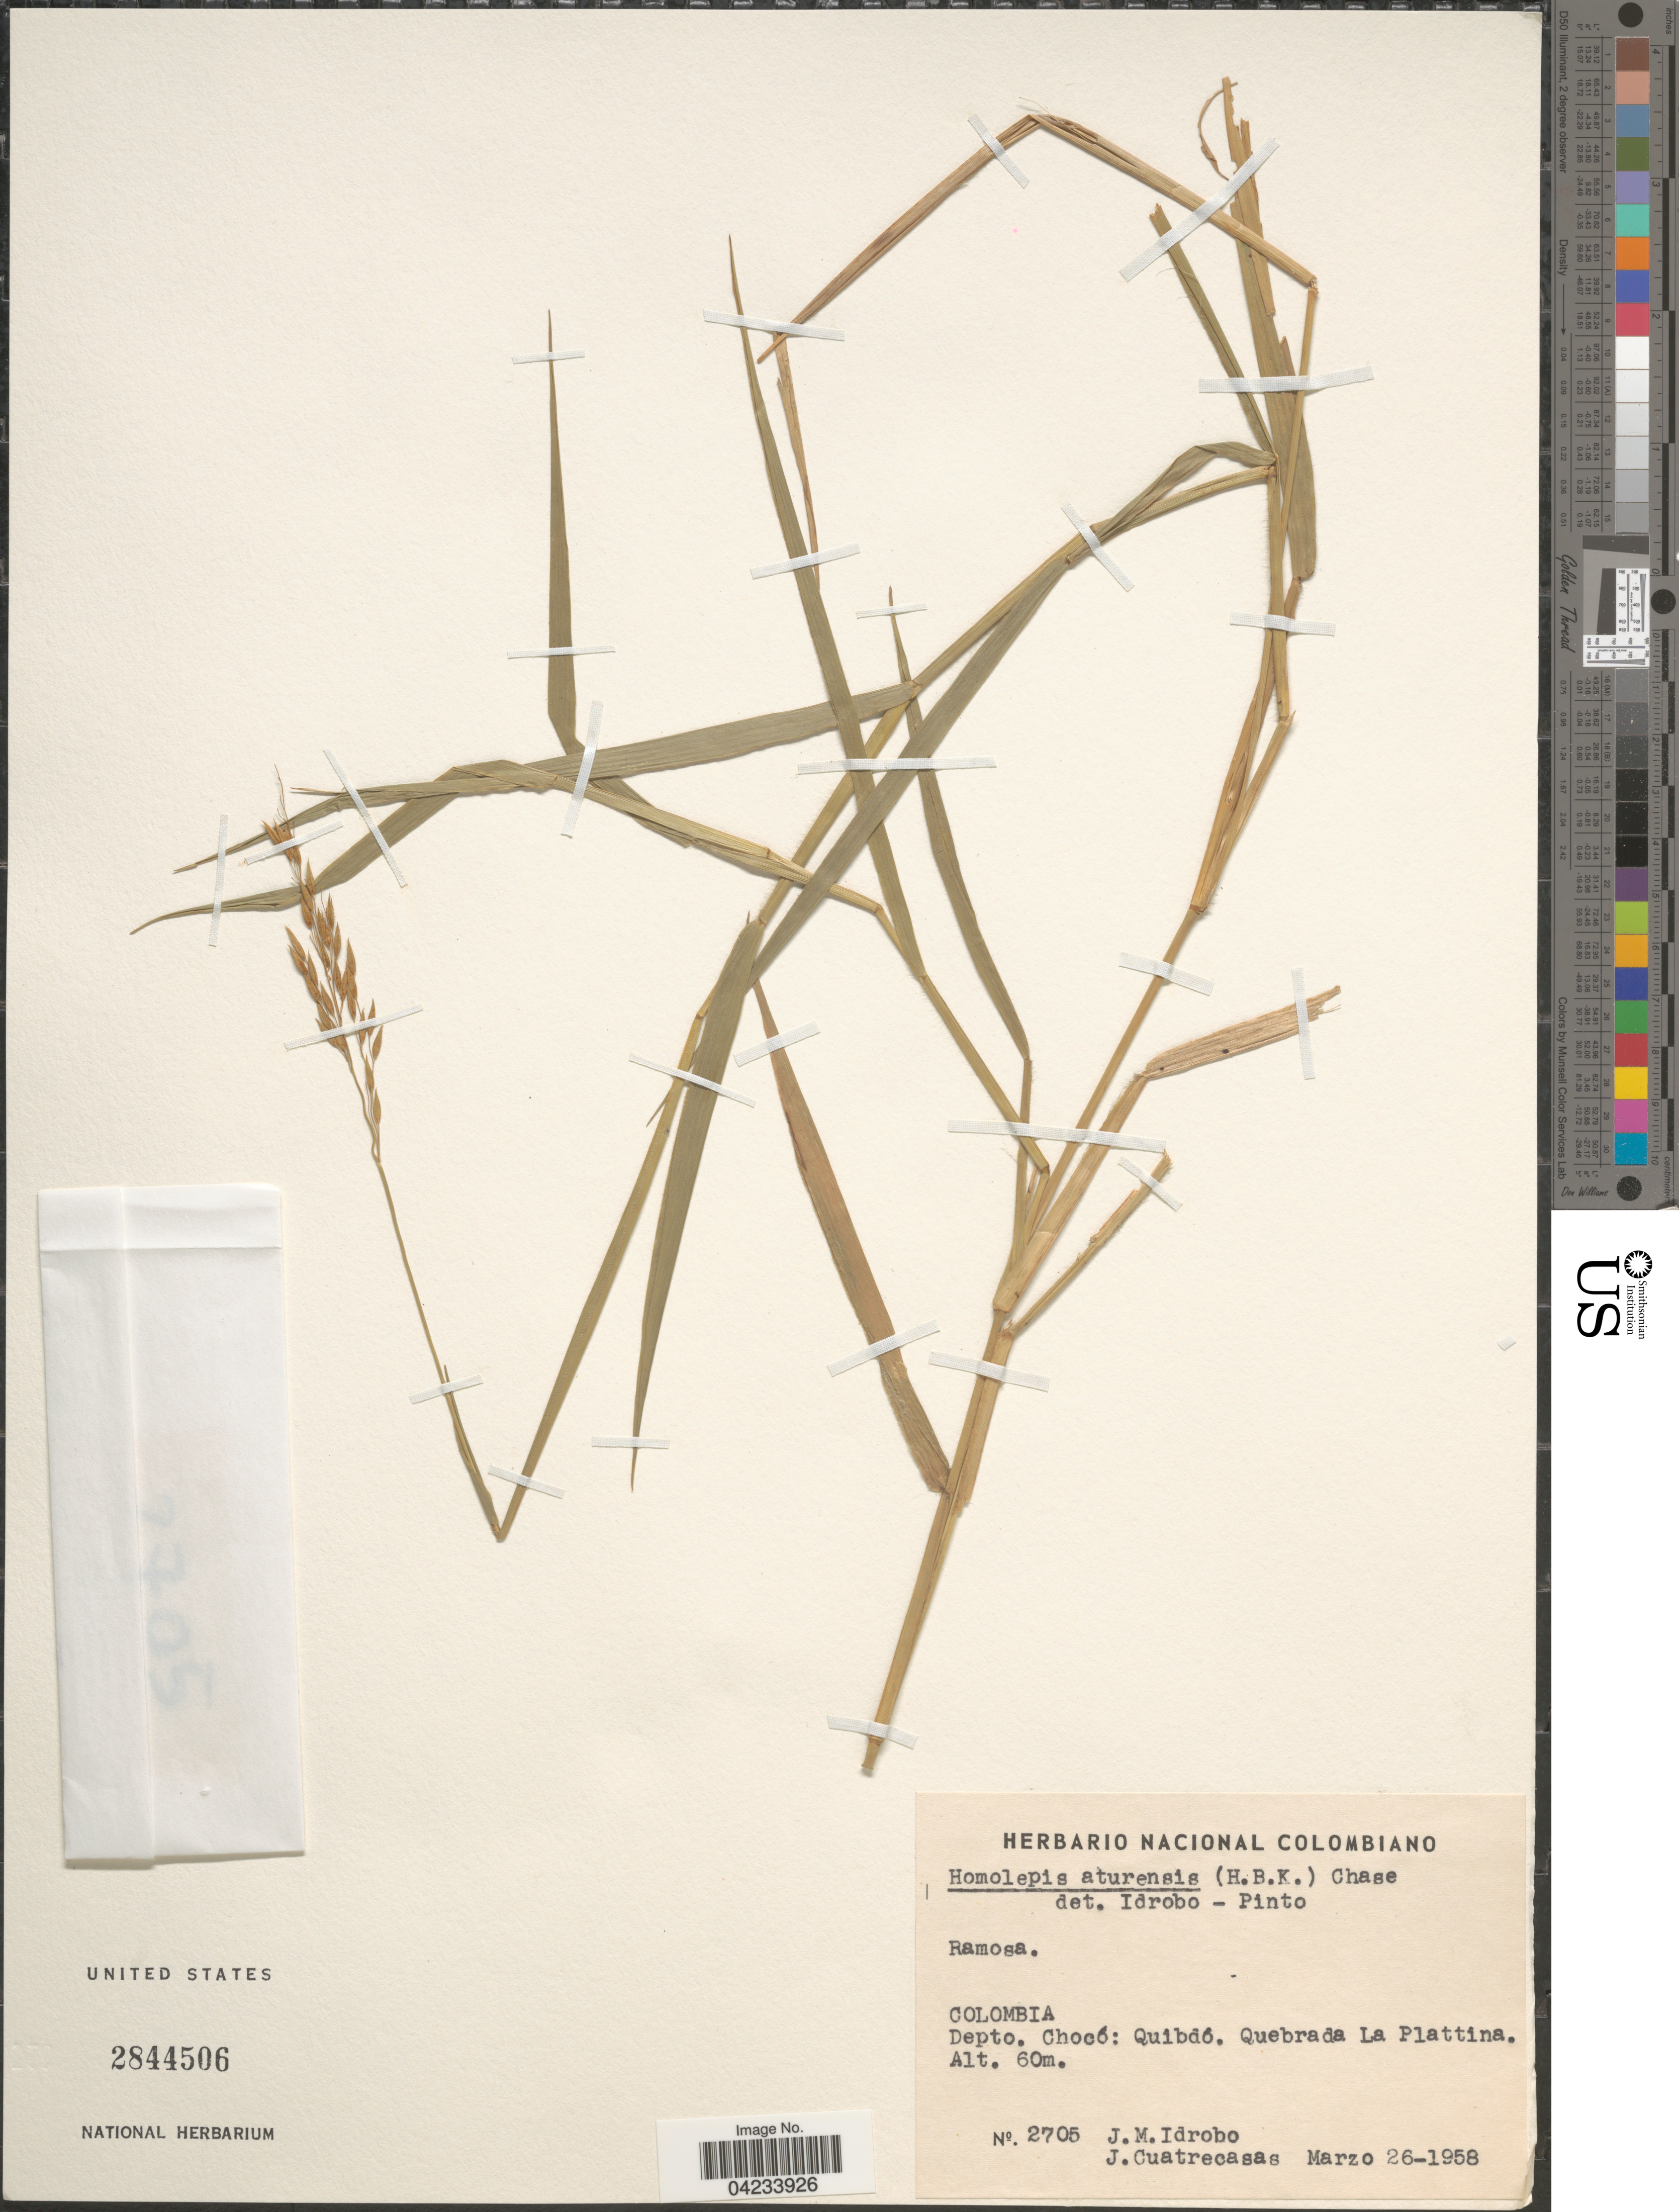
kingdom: Plantae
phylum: Tracheophyta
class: Liliopsida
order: Poales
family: Poaceae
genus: Homolepis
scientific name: Homolepis aturensis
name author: (Kunth) Chase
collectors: J. M. Idrobo & J. Cuatrecasas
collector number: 2705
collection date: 1958-03-26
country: Colombia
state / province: Chocó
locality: Depto. Chocó: Quibdó. Quebrada La Plattina.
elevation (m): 60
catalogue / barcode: US 2844506